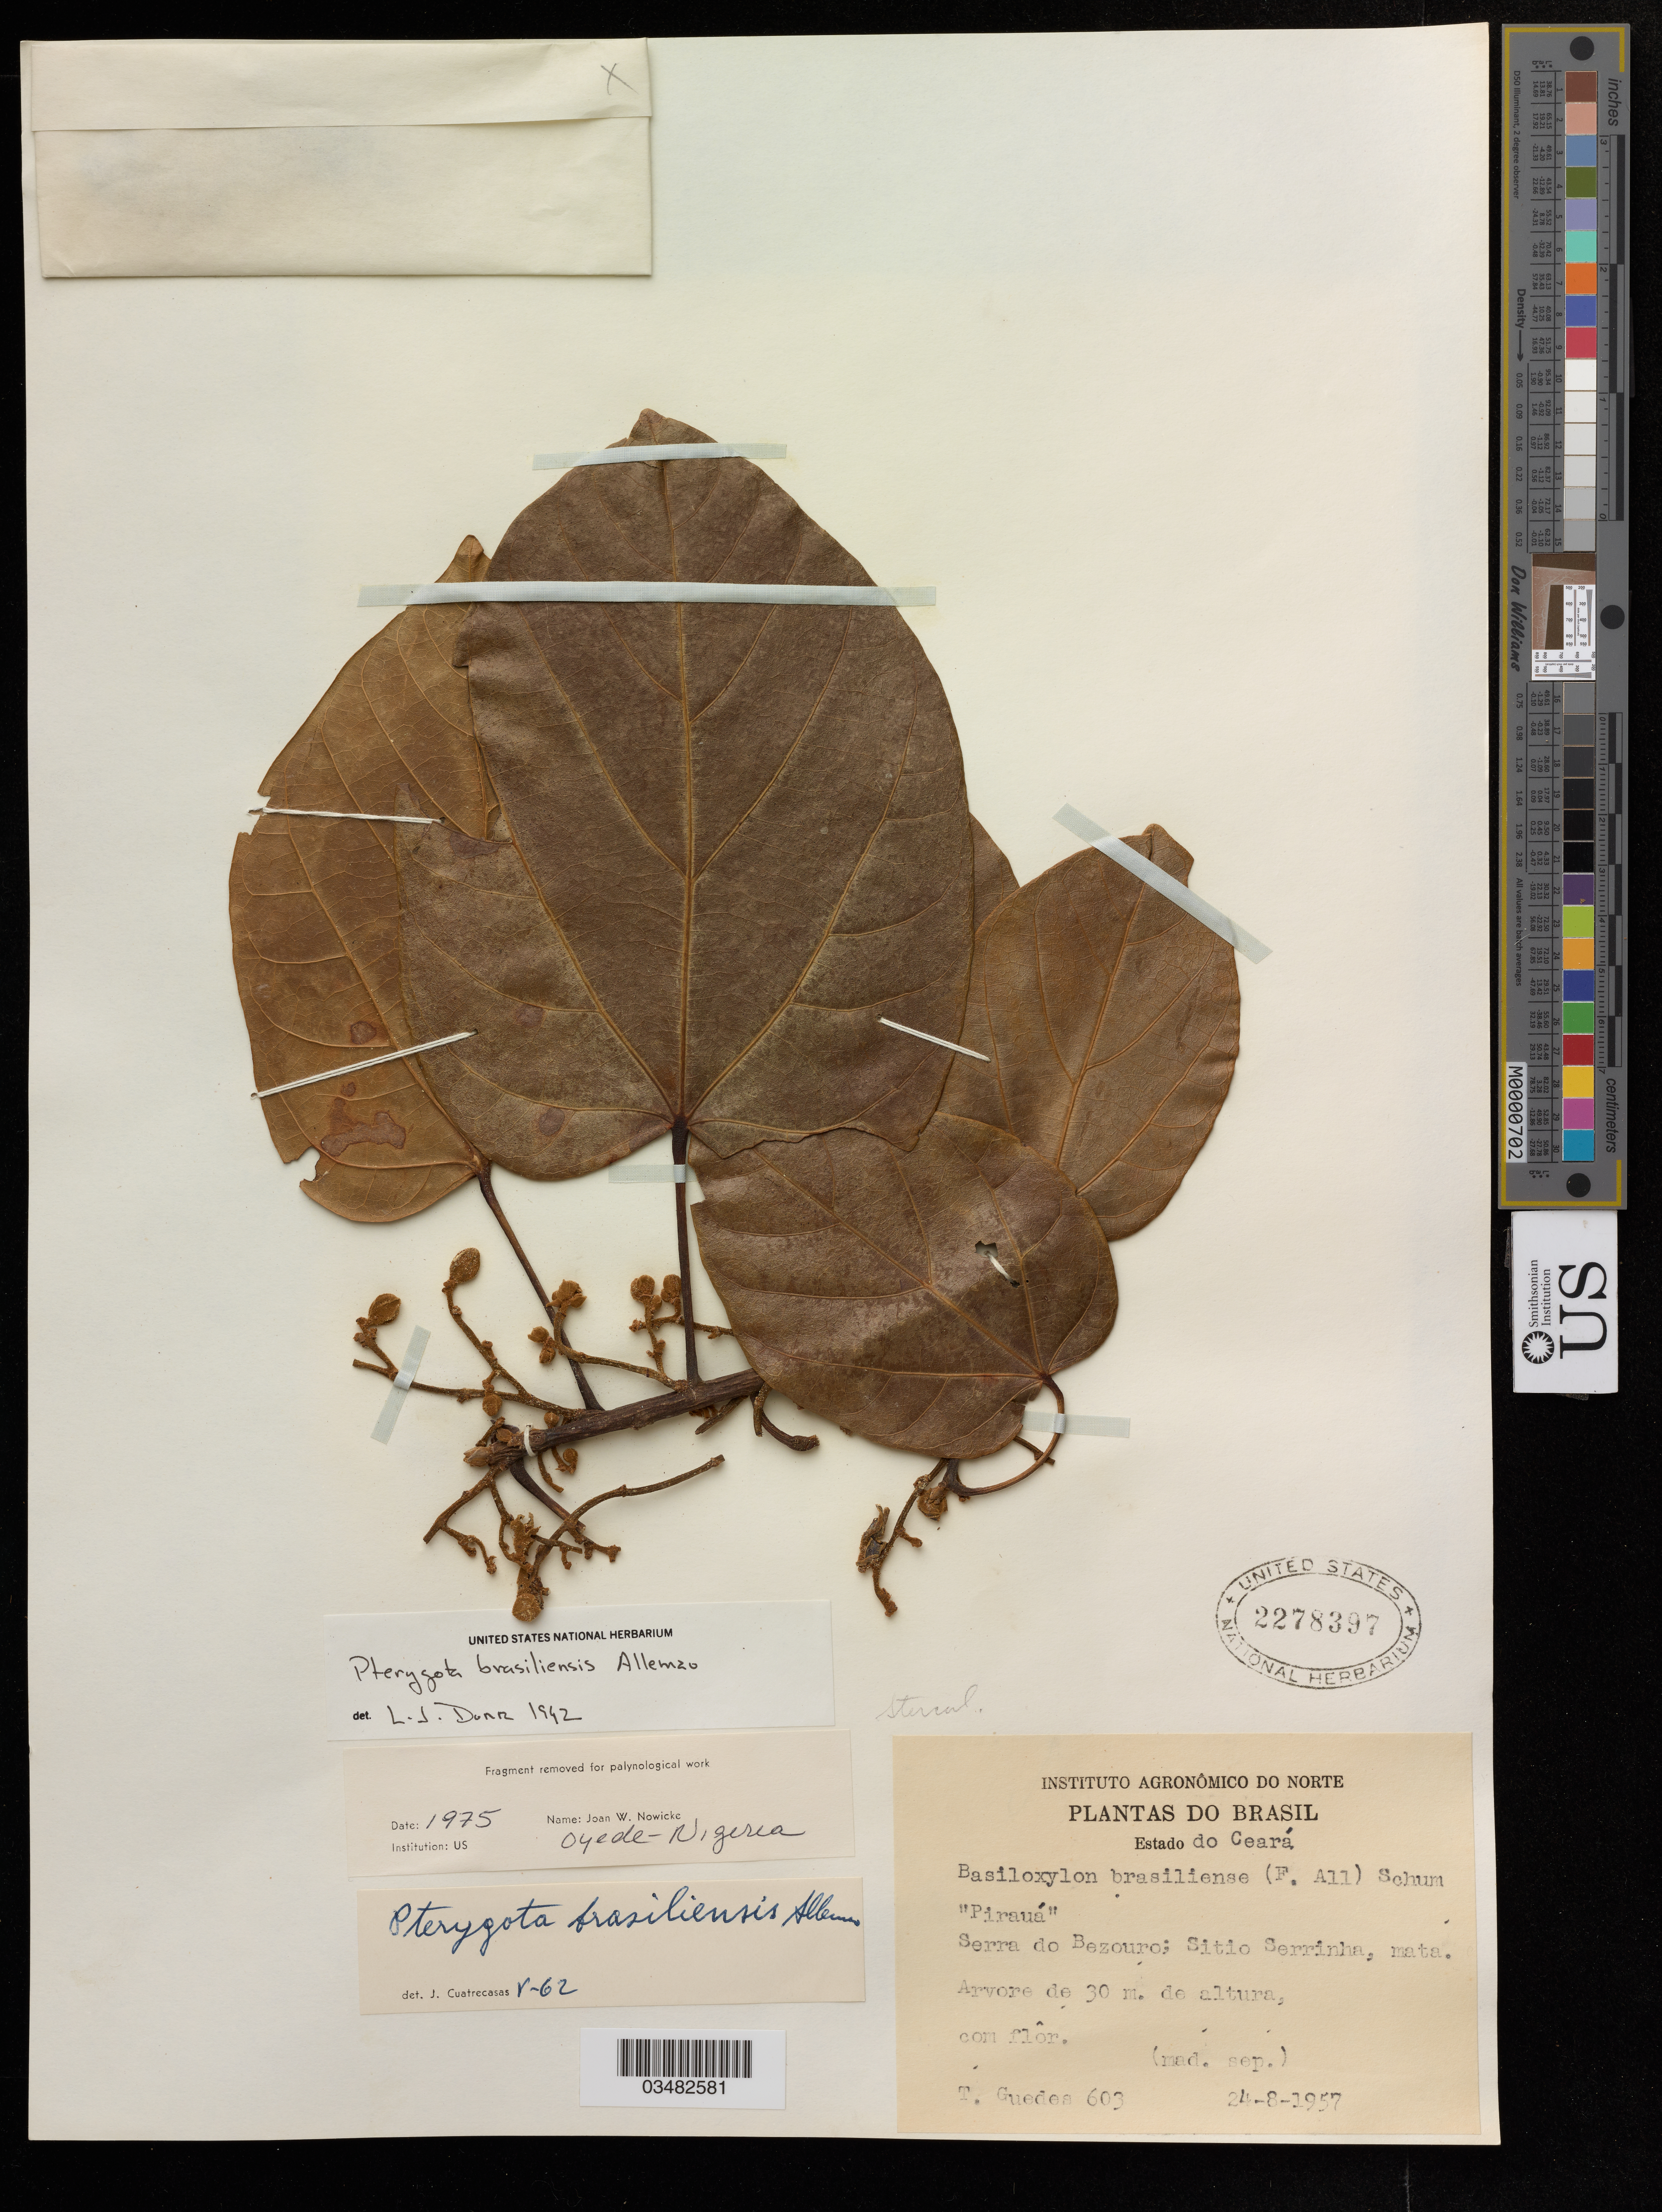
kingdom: Plantae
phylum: Tracheophyta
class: Magnoliopsida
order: Malvales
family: Malvaceae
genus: Pterygota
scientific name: Pterygota brasiliensis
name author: Allemão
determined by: Dorr, Laurence J., Curator (BOT), Smithsonian Institution - National Museum of Natural History (UNITED STATES)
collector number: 603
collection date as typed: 24-8-1957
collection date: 1957-08-24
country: Brazil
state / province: Ceará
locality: Serra do Bezouro, Sitio Serrinha, mata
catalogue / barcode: US 2278397